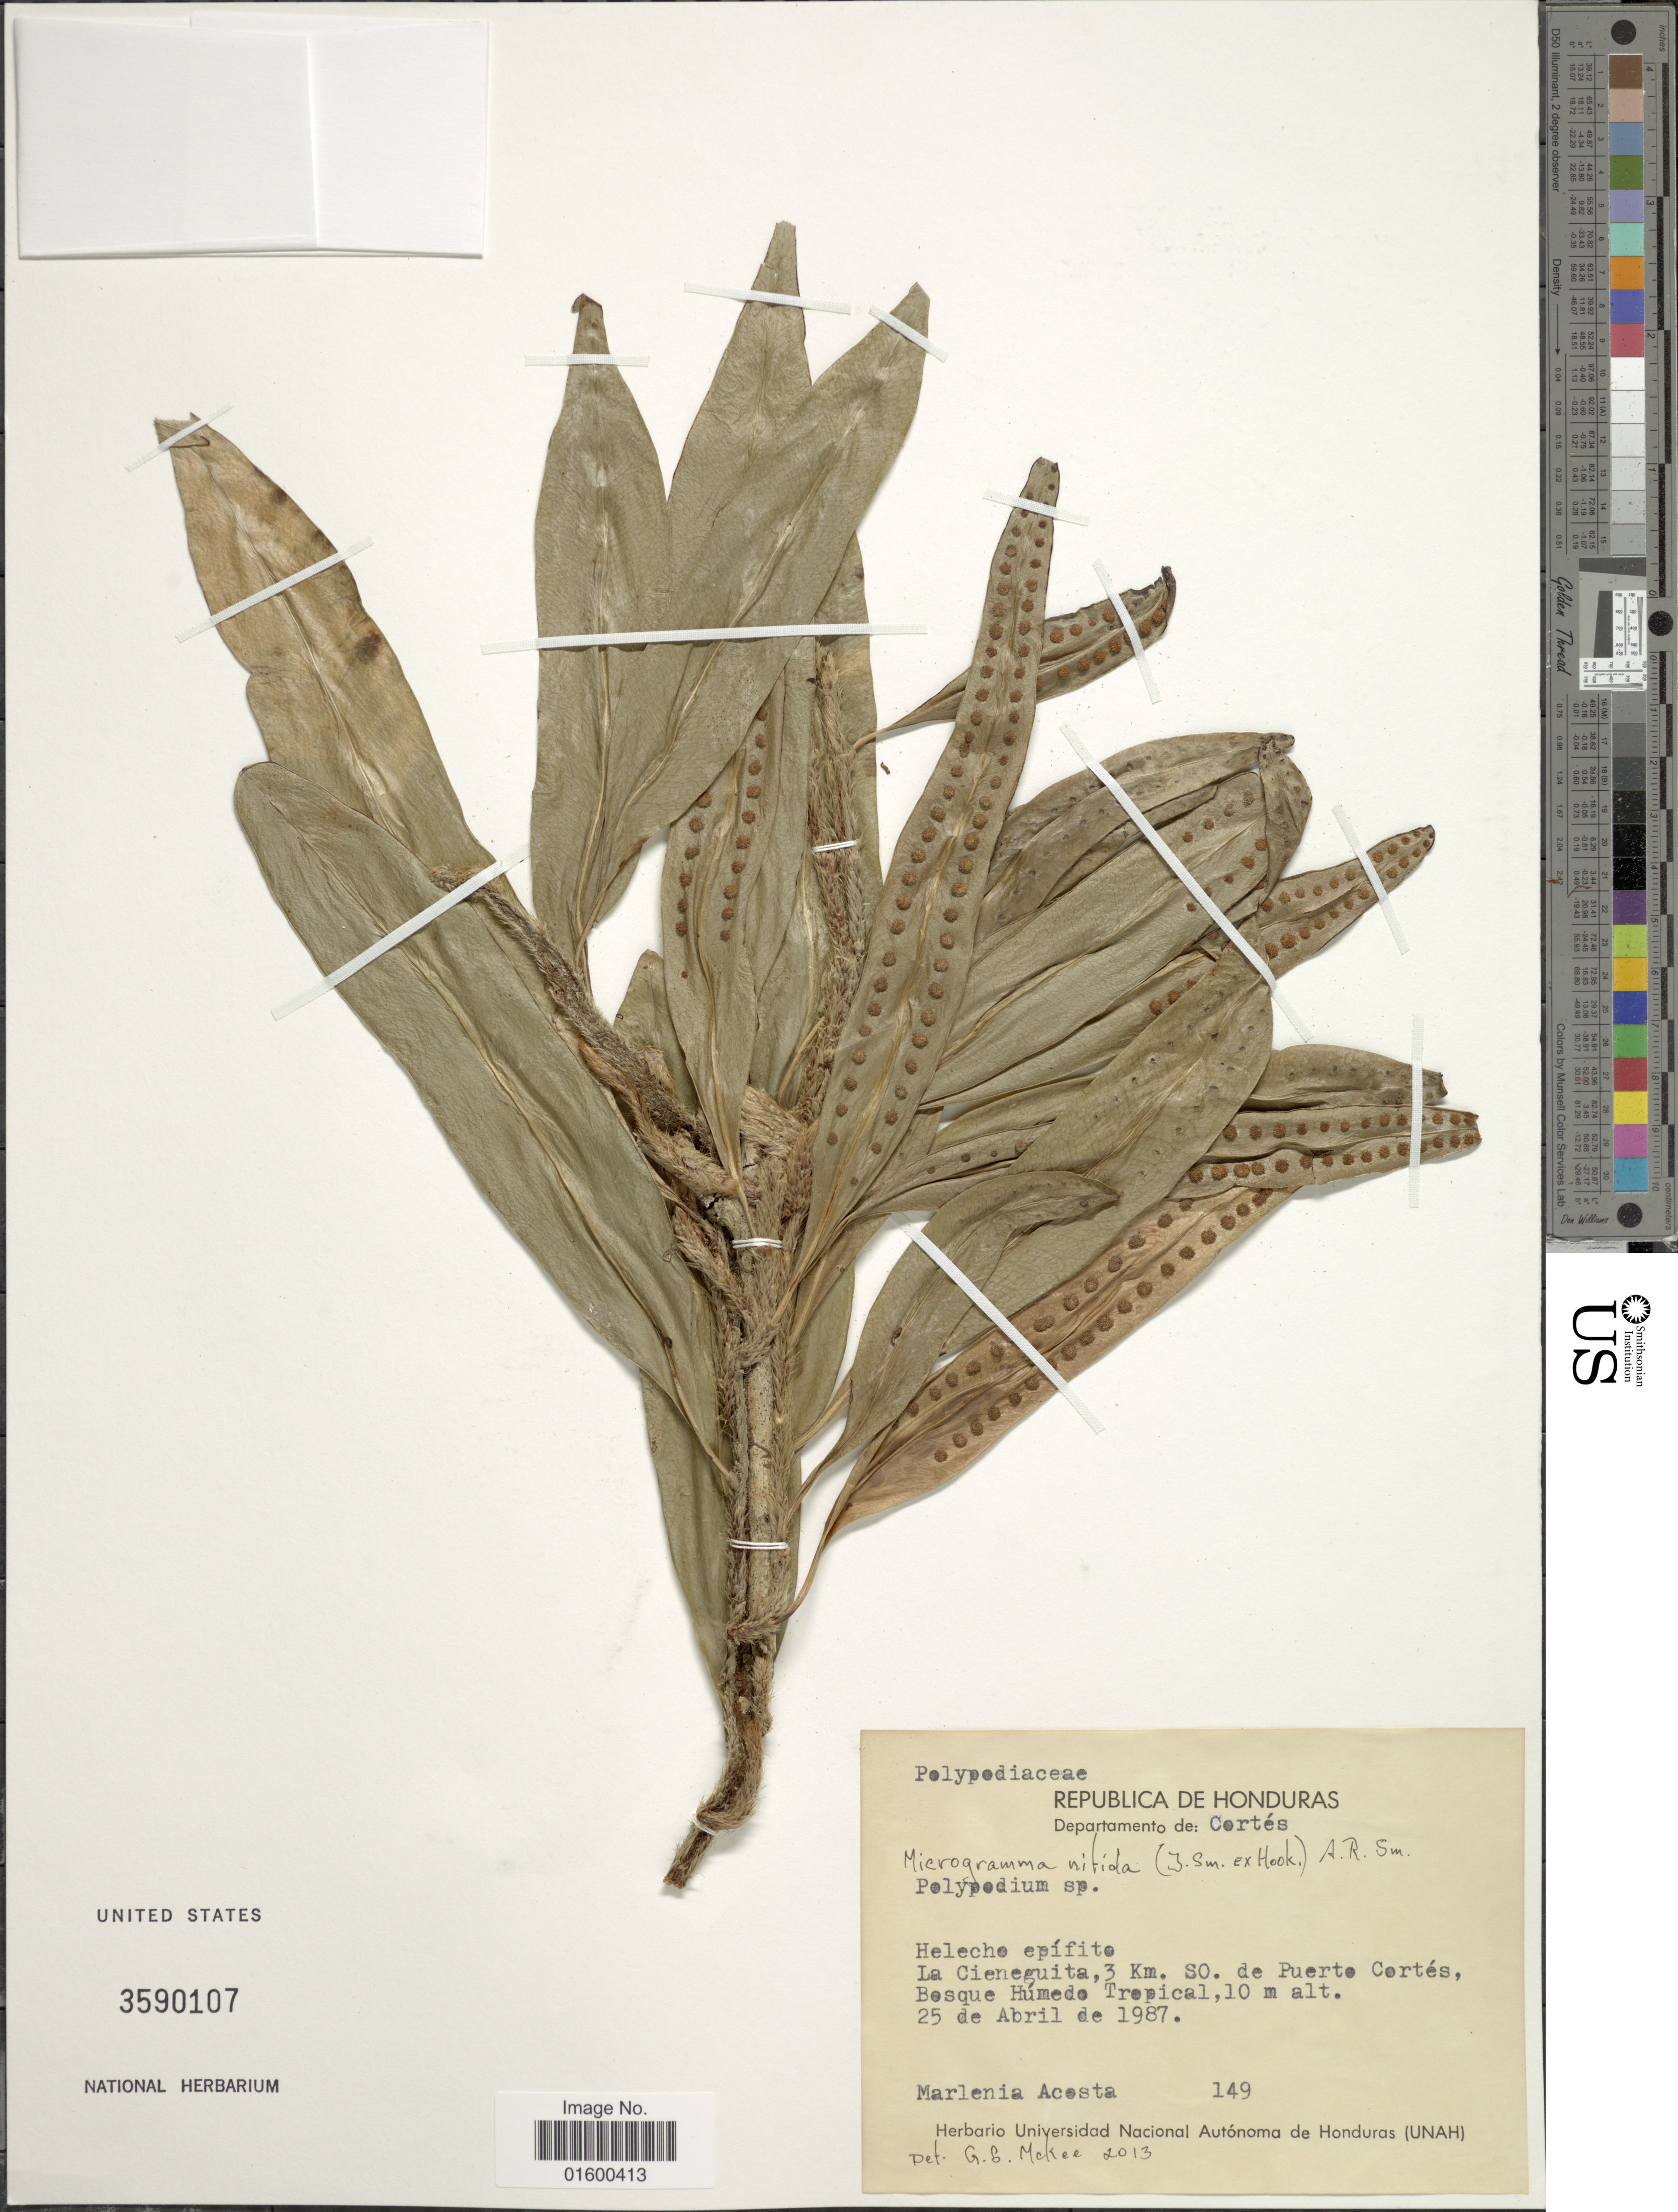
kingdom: Plantae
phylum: Tracheophyta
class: Polypodiopsida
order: Polypodiales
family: Polypodiaceae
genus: Microgramma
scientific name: Microgramma nitida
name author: (J. Sm.) A.R. Sm.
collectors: M. Acosta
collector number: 149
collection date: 1987-04-25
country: Honduras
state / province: Cortés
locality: Republica de Honduras, La Cieneguita, 3 km S. O. de Puerto Cortes, Bosque Humedo Tropical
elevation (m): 10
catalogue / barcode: US 3590107